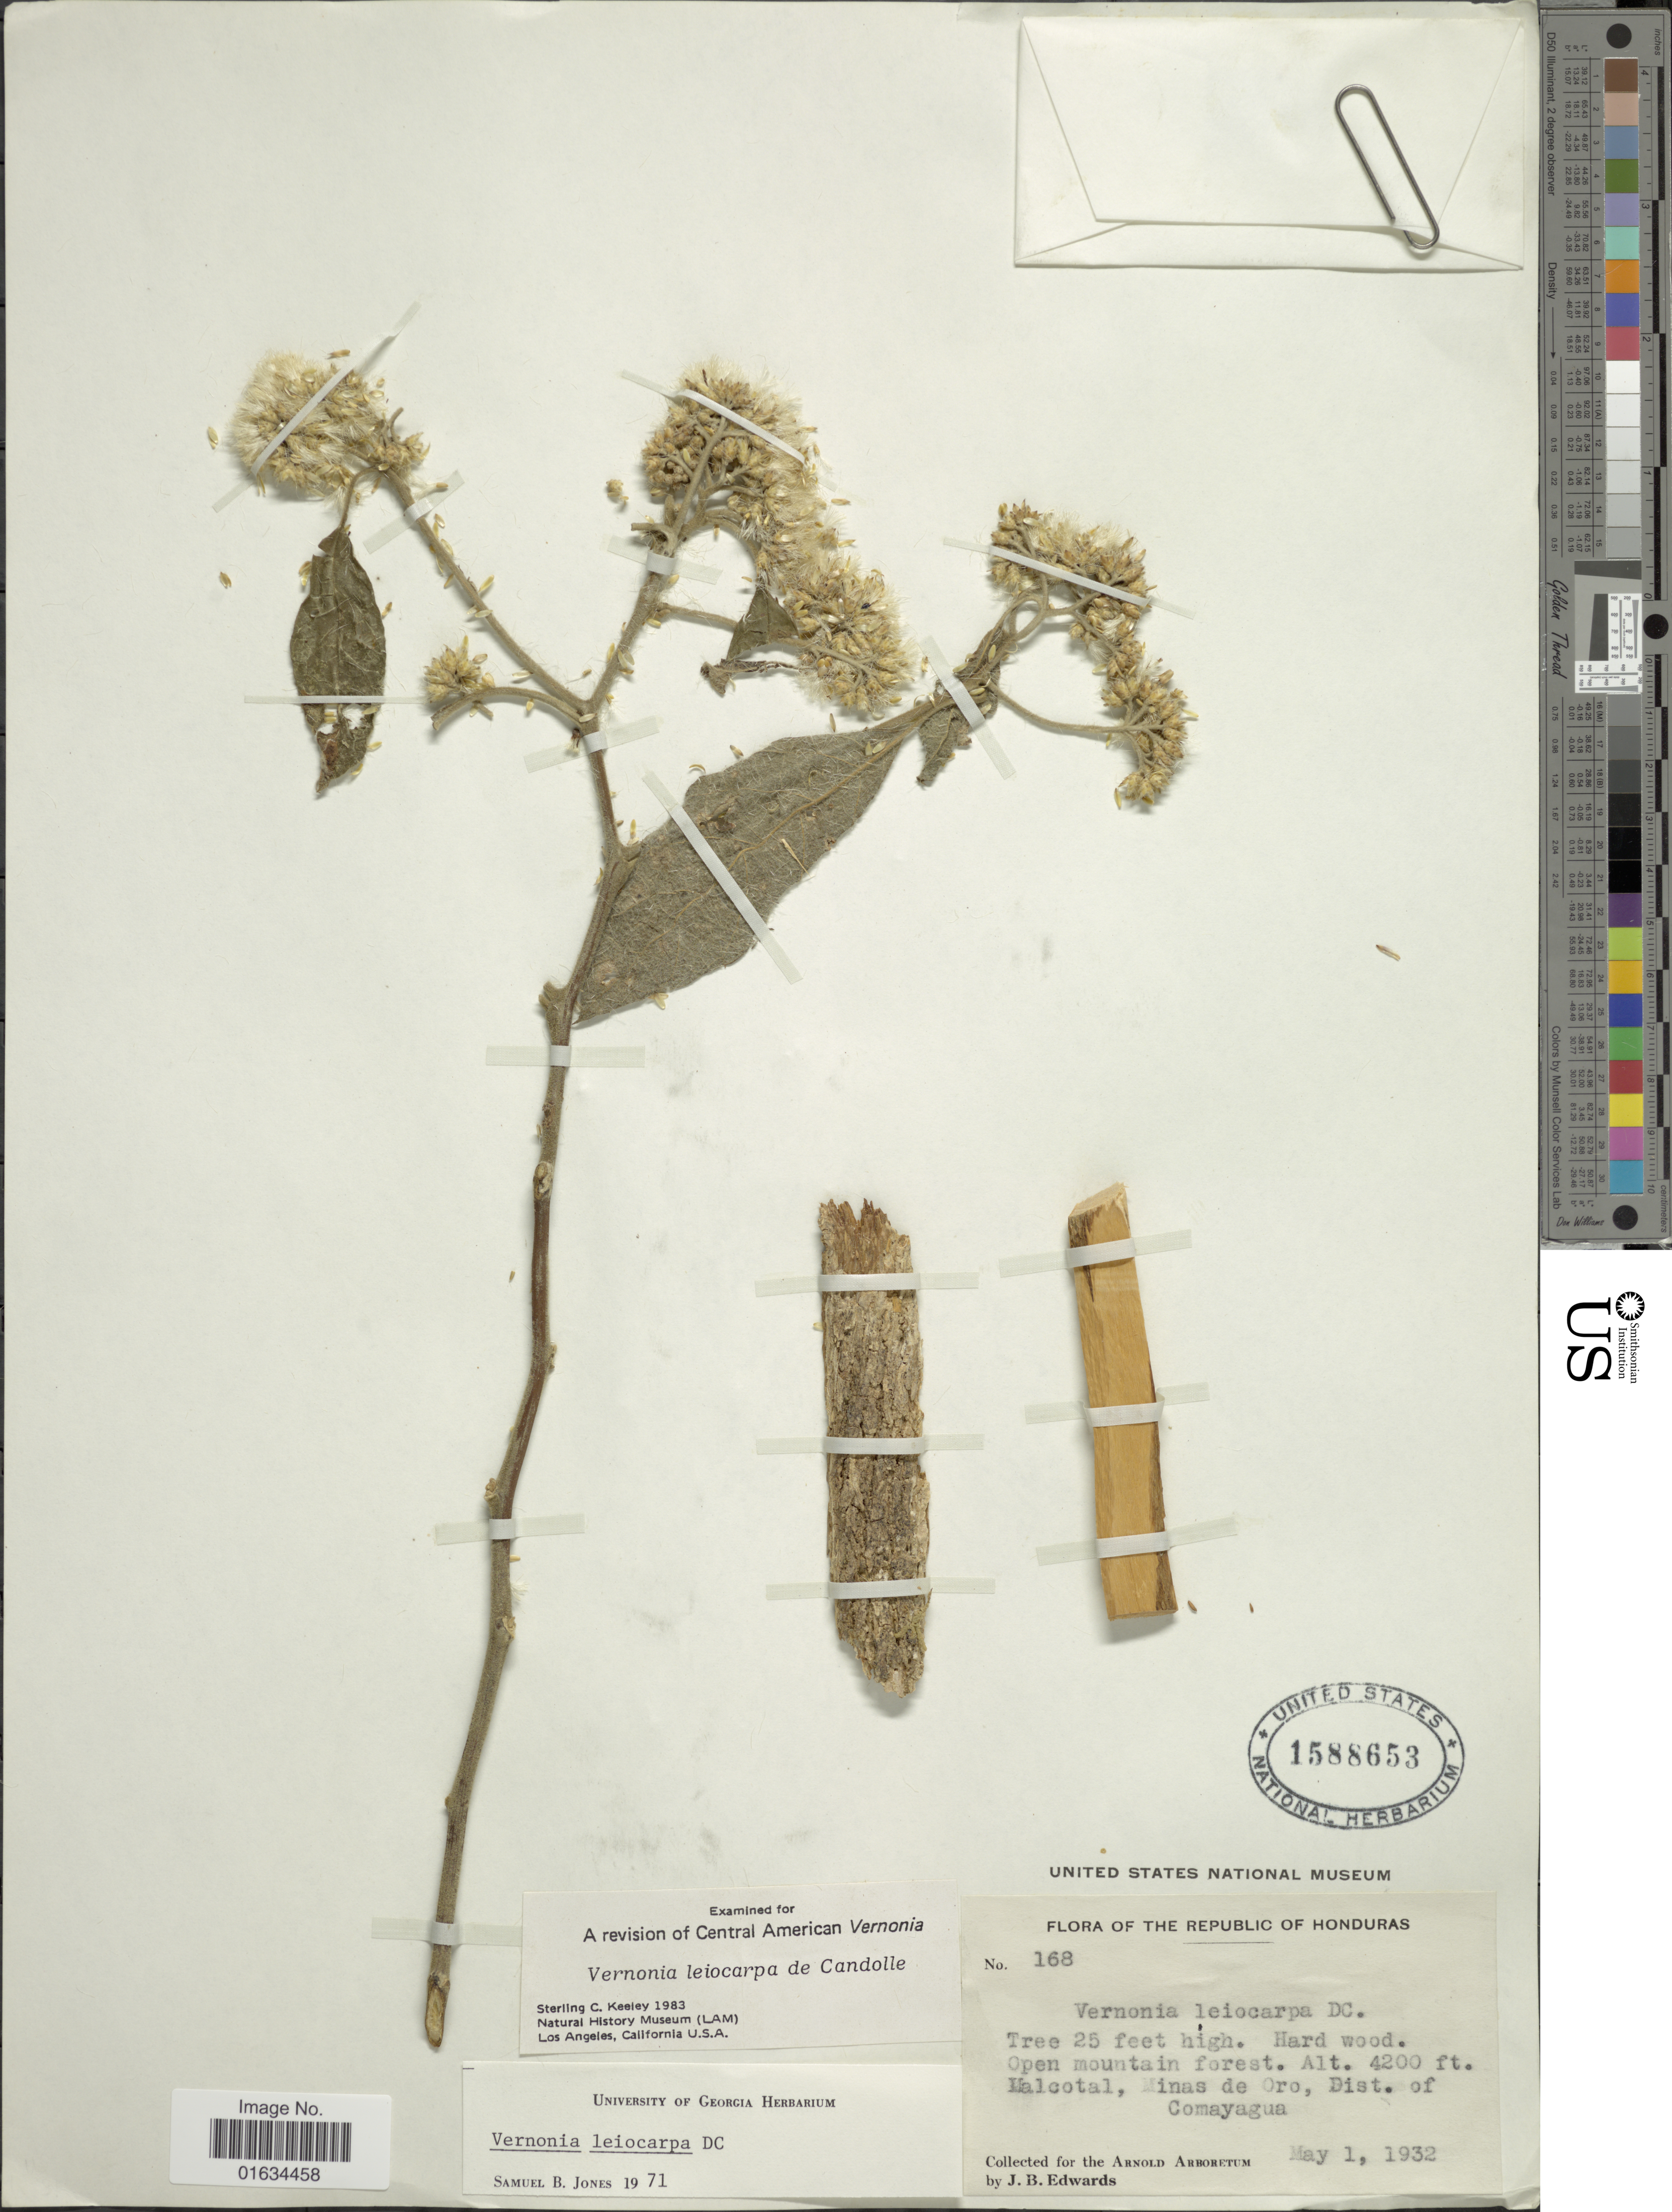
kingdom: Plantae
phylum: Tracheophyta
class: Magnoliopsida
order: Asterales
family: Asteraceae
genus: Eremosis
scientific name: Eremosis leiocarpa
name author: (DC.) Gleason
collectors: J. B. Edwards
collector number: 168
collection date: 1932-05-01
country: Honduras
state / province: Comayagua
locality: Malcotal, Minas de Oro, Dist. of Comayagua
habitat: Open mountain forest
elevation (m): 1280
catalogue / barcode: US 1588653